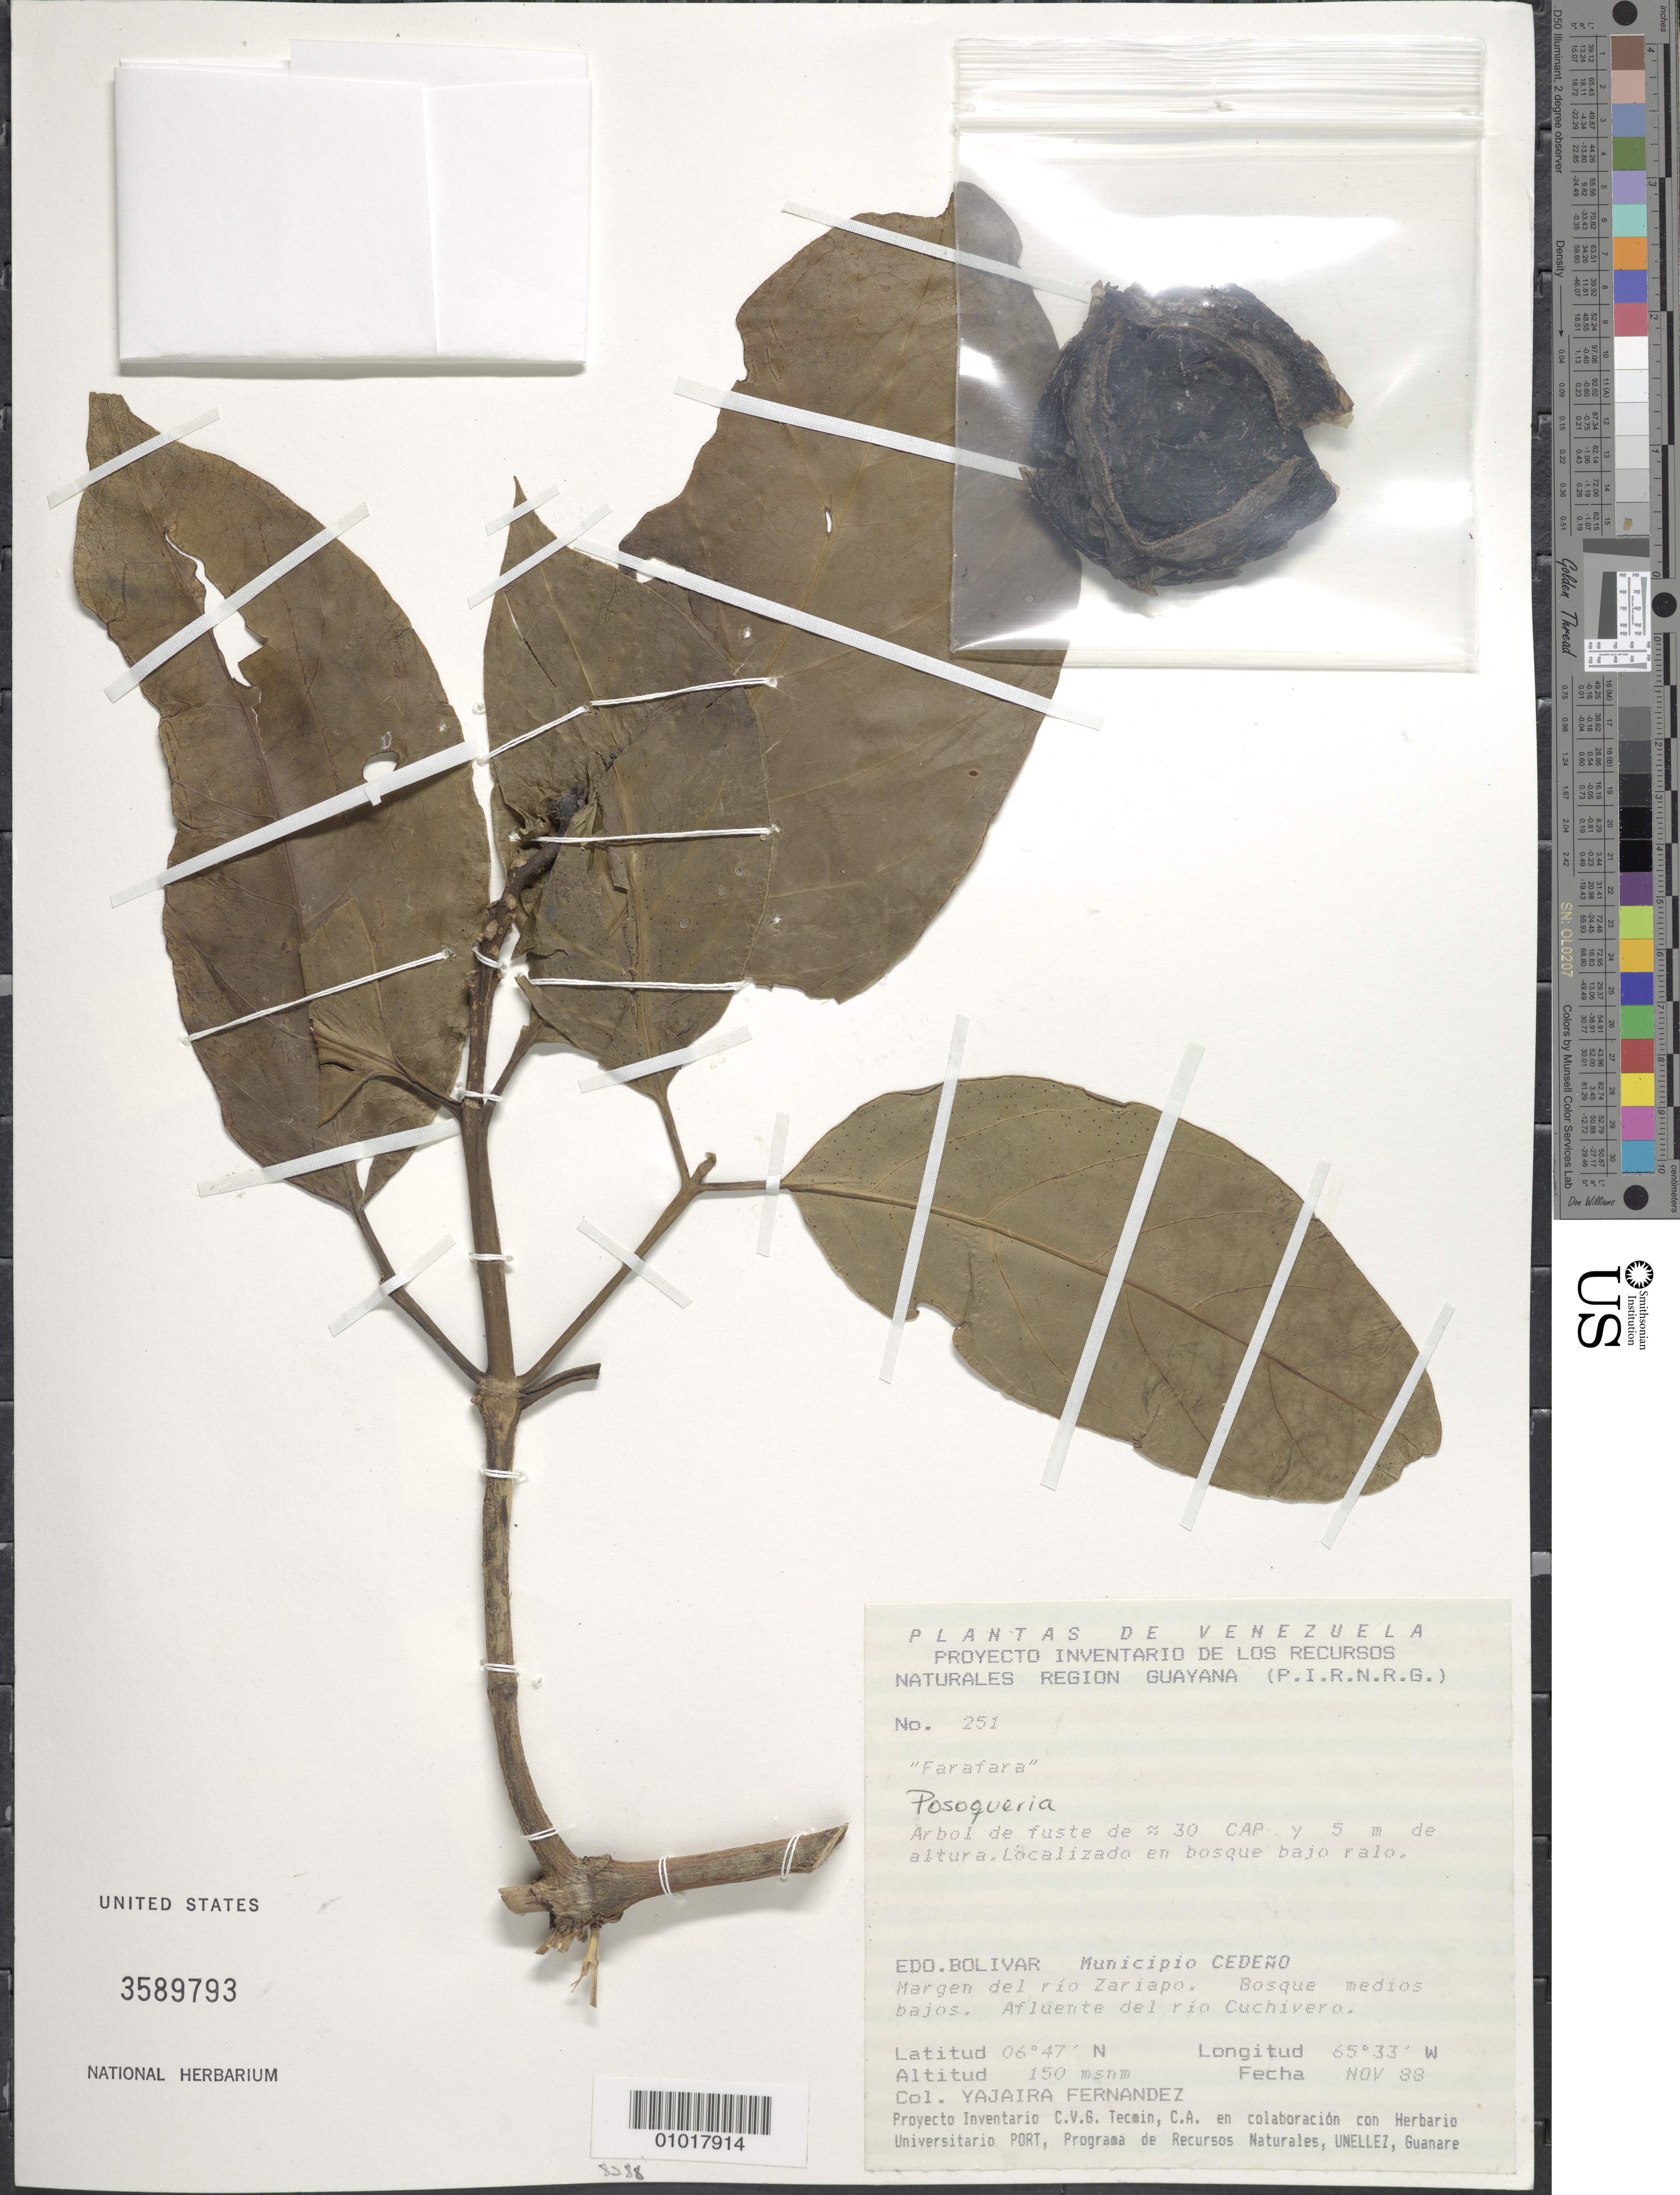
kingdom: Plantae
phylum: Tracheophyta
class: Magnoliopsida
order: Gentianales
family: Rubiaceae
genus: Posoqueria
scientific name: Posoqueria sp.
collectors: Y. Fernandez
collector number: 251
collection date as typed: Nov-88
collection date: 1988-11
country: Venezuela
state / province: Bolívar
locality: Margen del rio Zariapo. Afluente del rio Cuchivero.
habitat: Bosque medios bajos. Localizado en bosque bajo ralo.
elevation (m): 150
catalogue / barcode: US 3589793